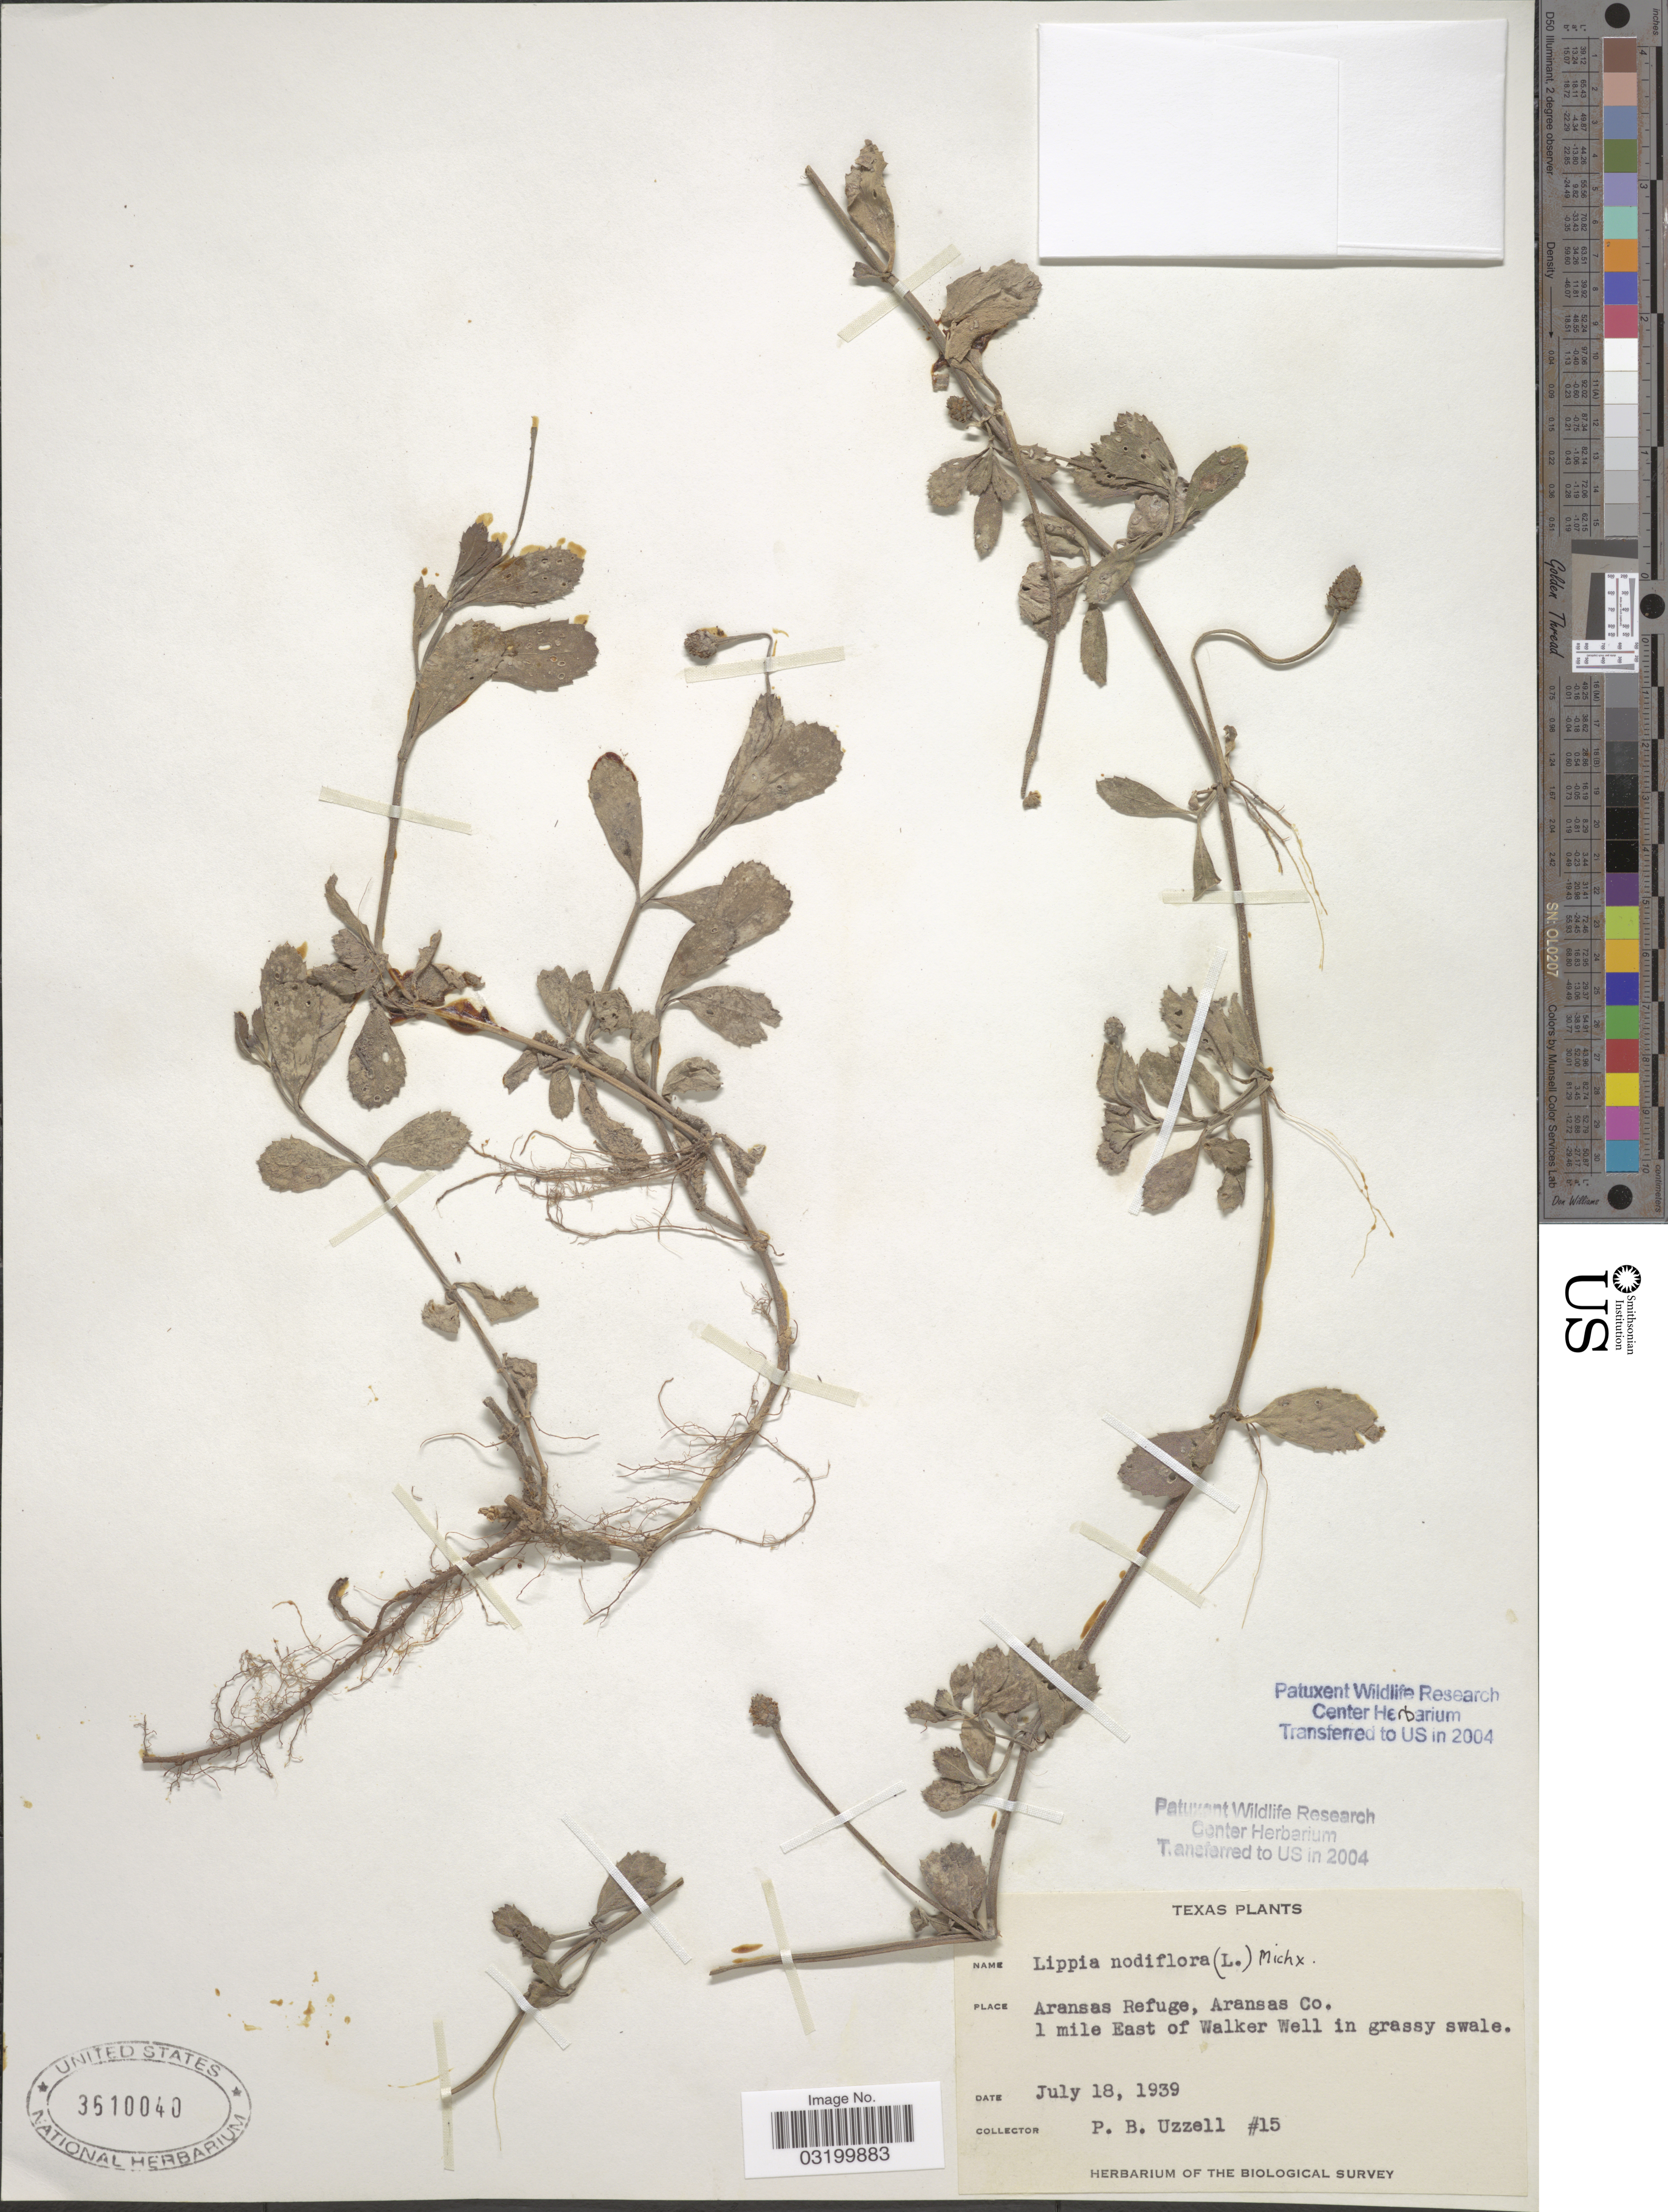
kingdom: Plantae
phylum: Tracheophyta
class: Magnoliopsida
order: Lamiales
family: Verbenaceae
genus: Phyla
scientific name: Phyla nodiflora var. nodiflora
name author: (L.) Greene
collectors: P. Uzzell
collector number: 15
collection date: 1939-07-18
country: United States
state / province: Texas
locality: Aransas Refuge, Aransas Co. 1 mile East of Walker Well in grassy swale.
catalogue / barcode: US 3610040